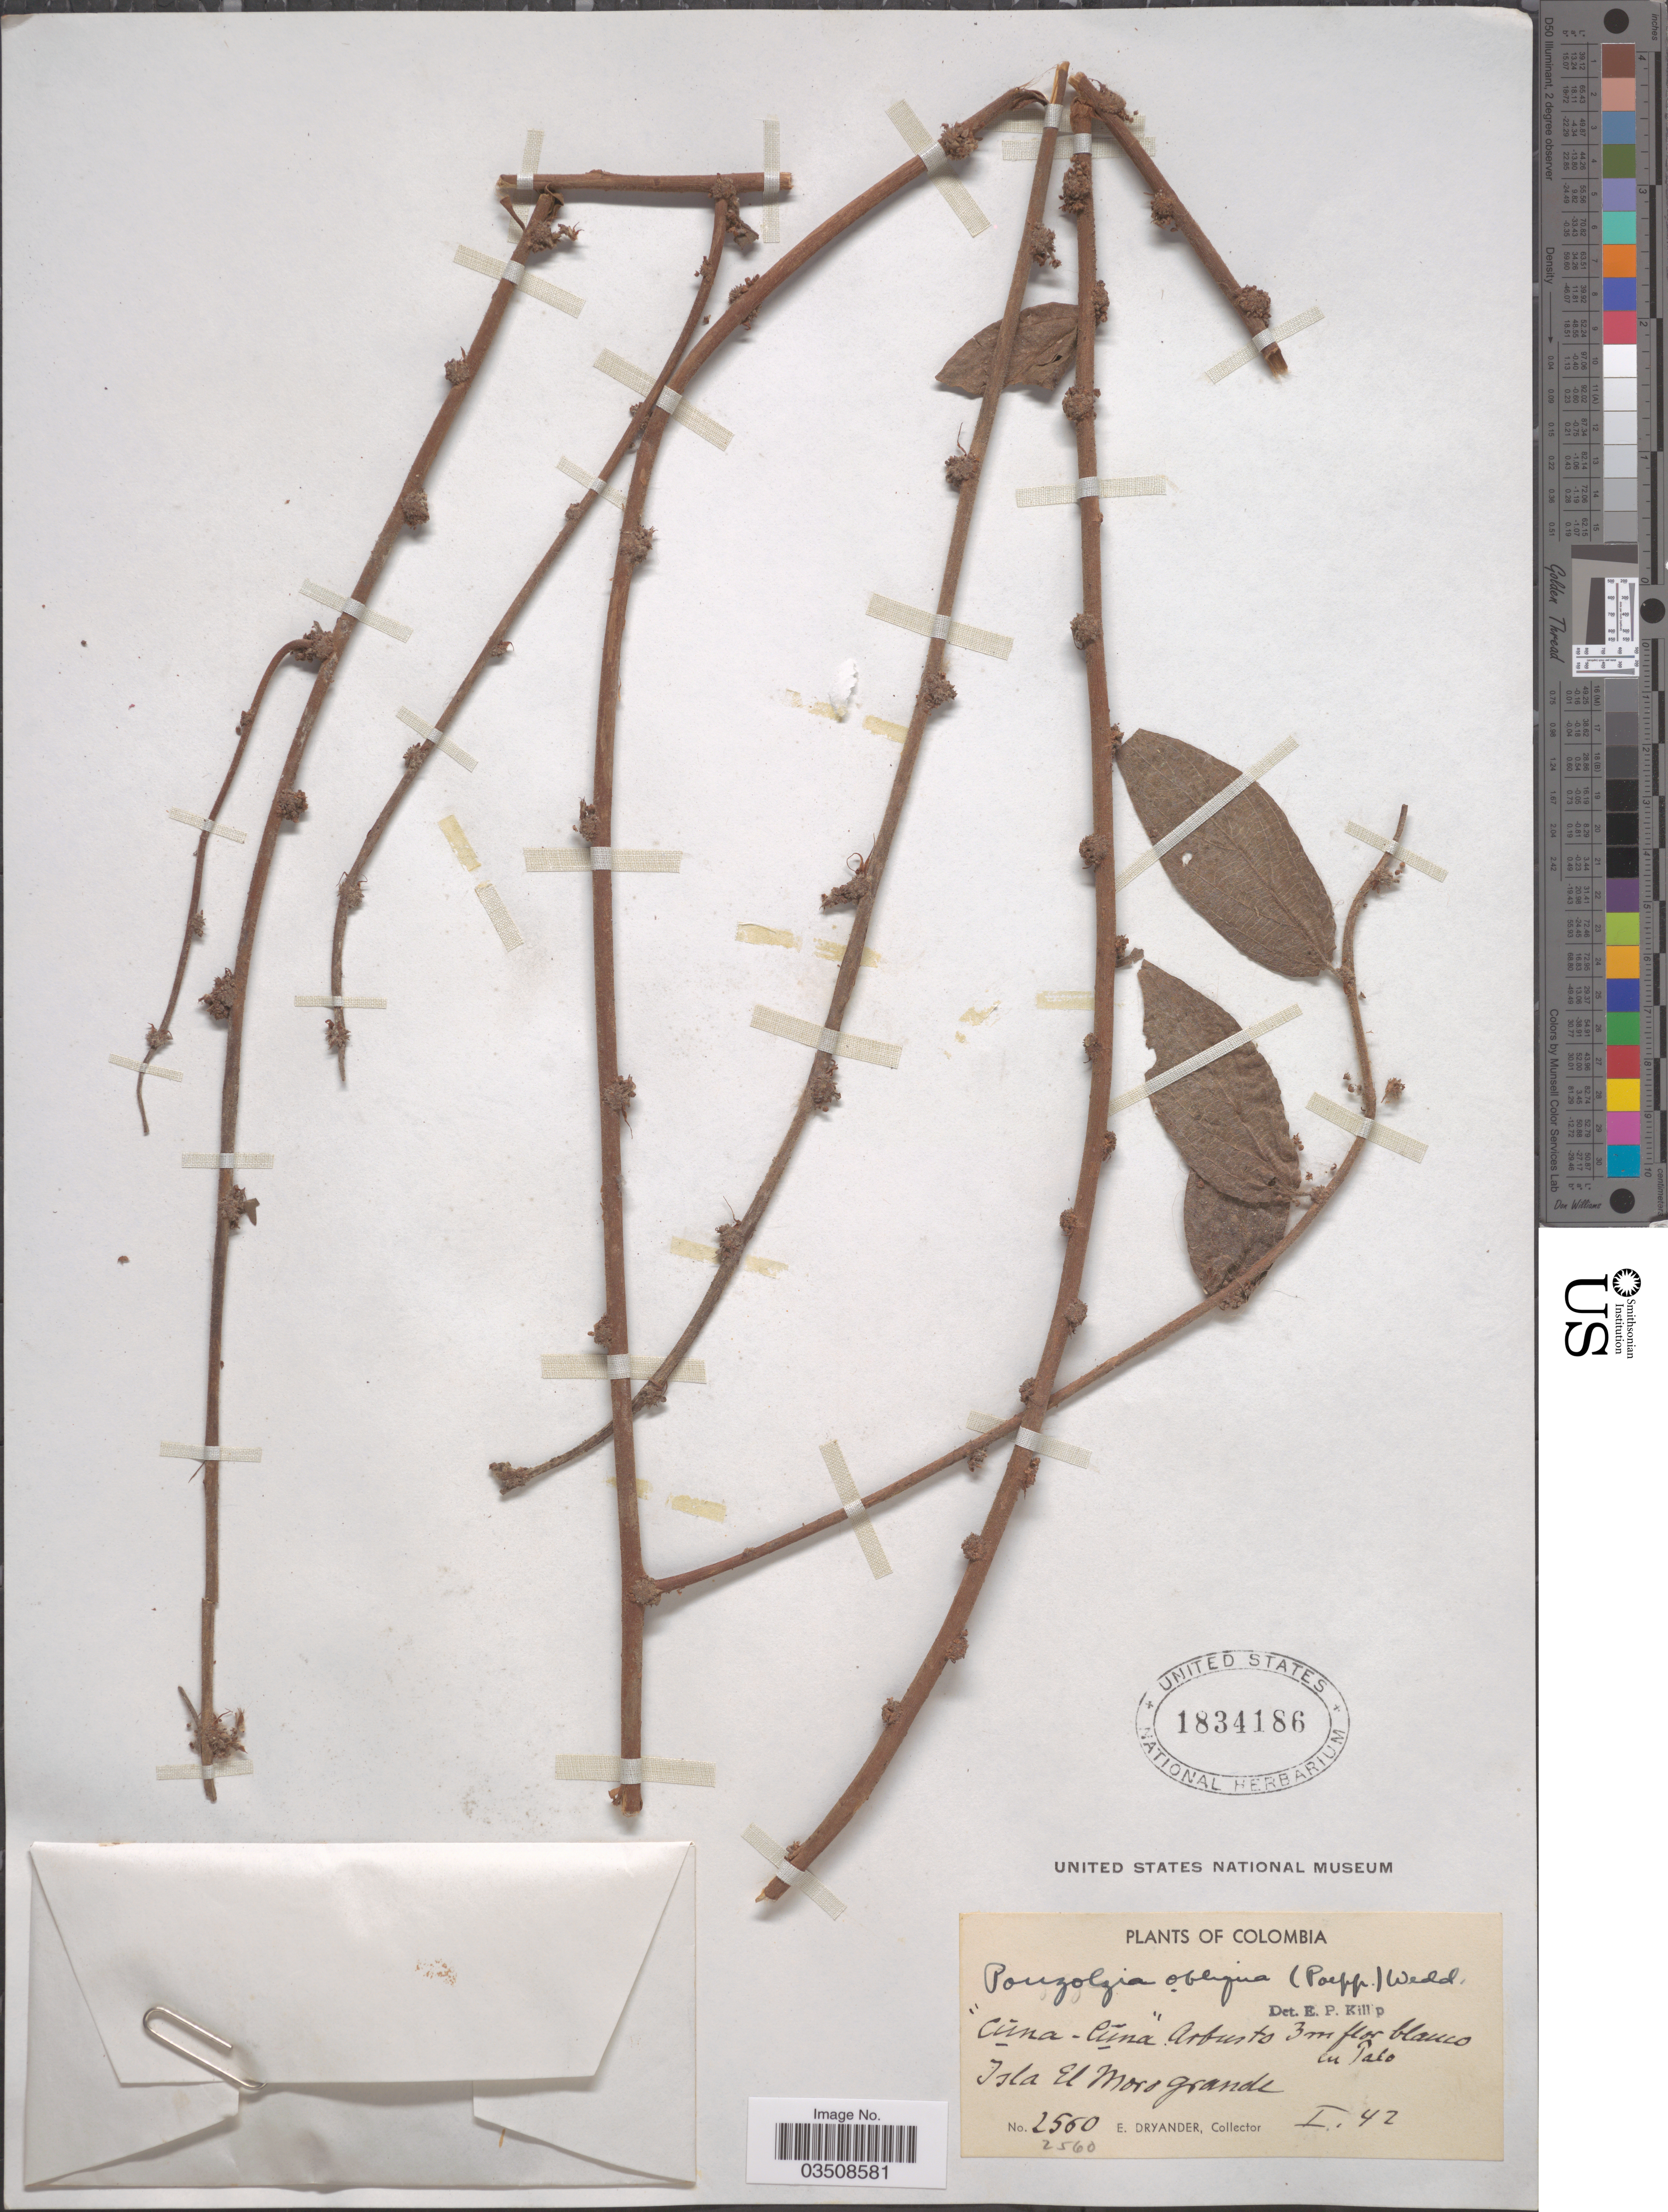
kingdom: Plantae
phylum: Tracheophyta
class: Magnoliopsida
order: Rosales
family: Urticaceae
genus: Pouzolzia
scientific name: Pouzolzia obliqua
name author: (Poepp.) Gaudich.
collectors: E. Dryander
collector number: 2560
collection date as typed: Transcribed d/m/y: /1/42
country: Colombia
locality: Isla El Moro grande.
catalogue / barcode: US 1834186